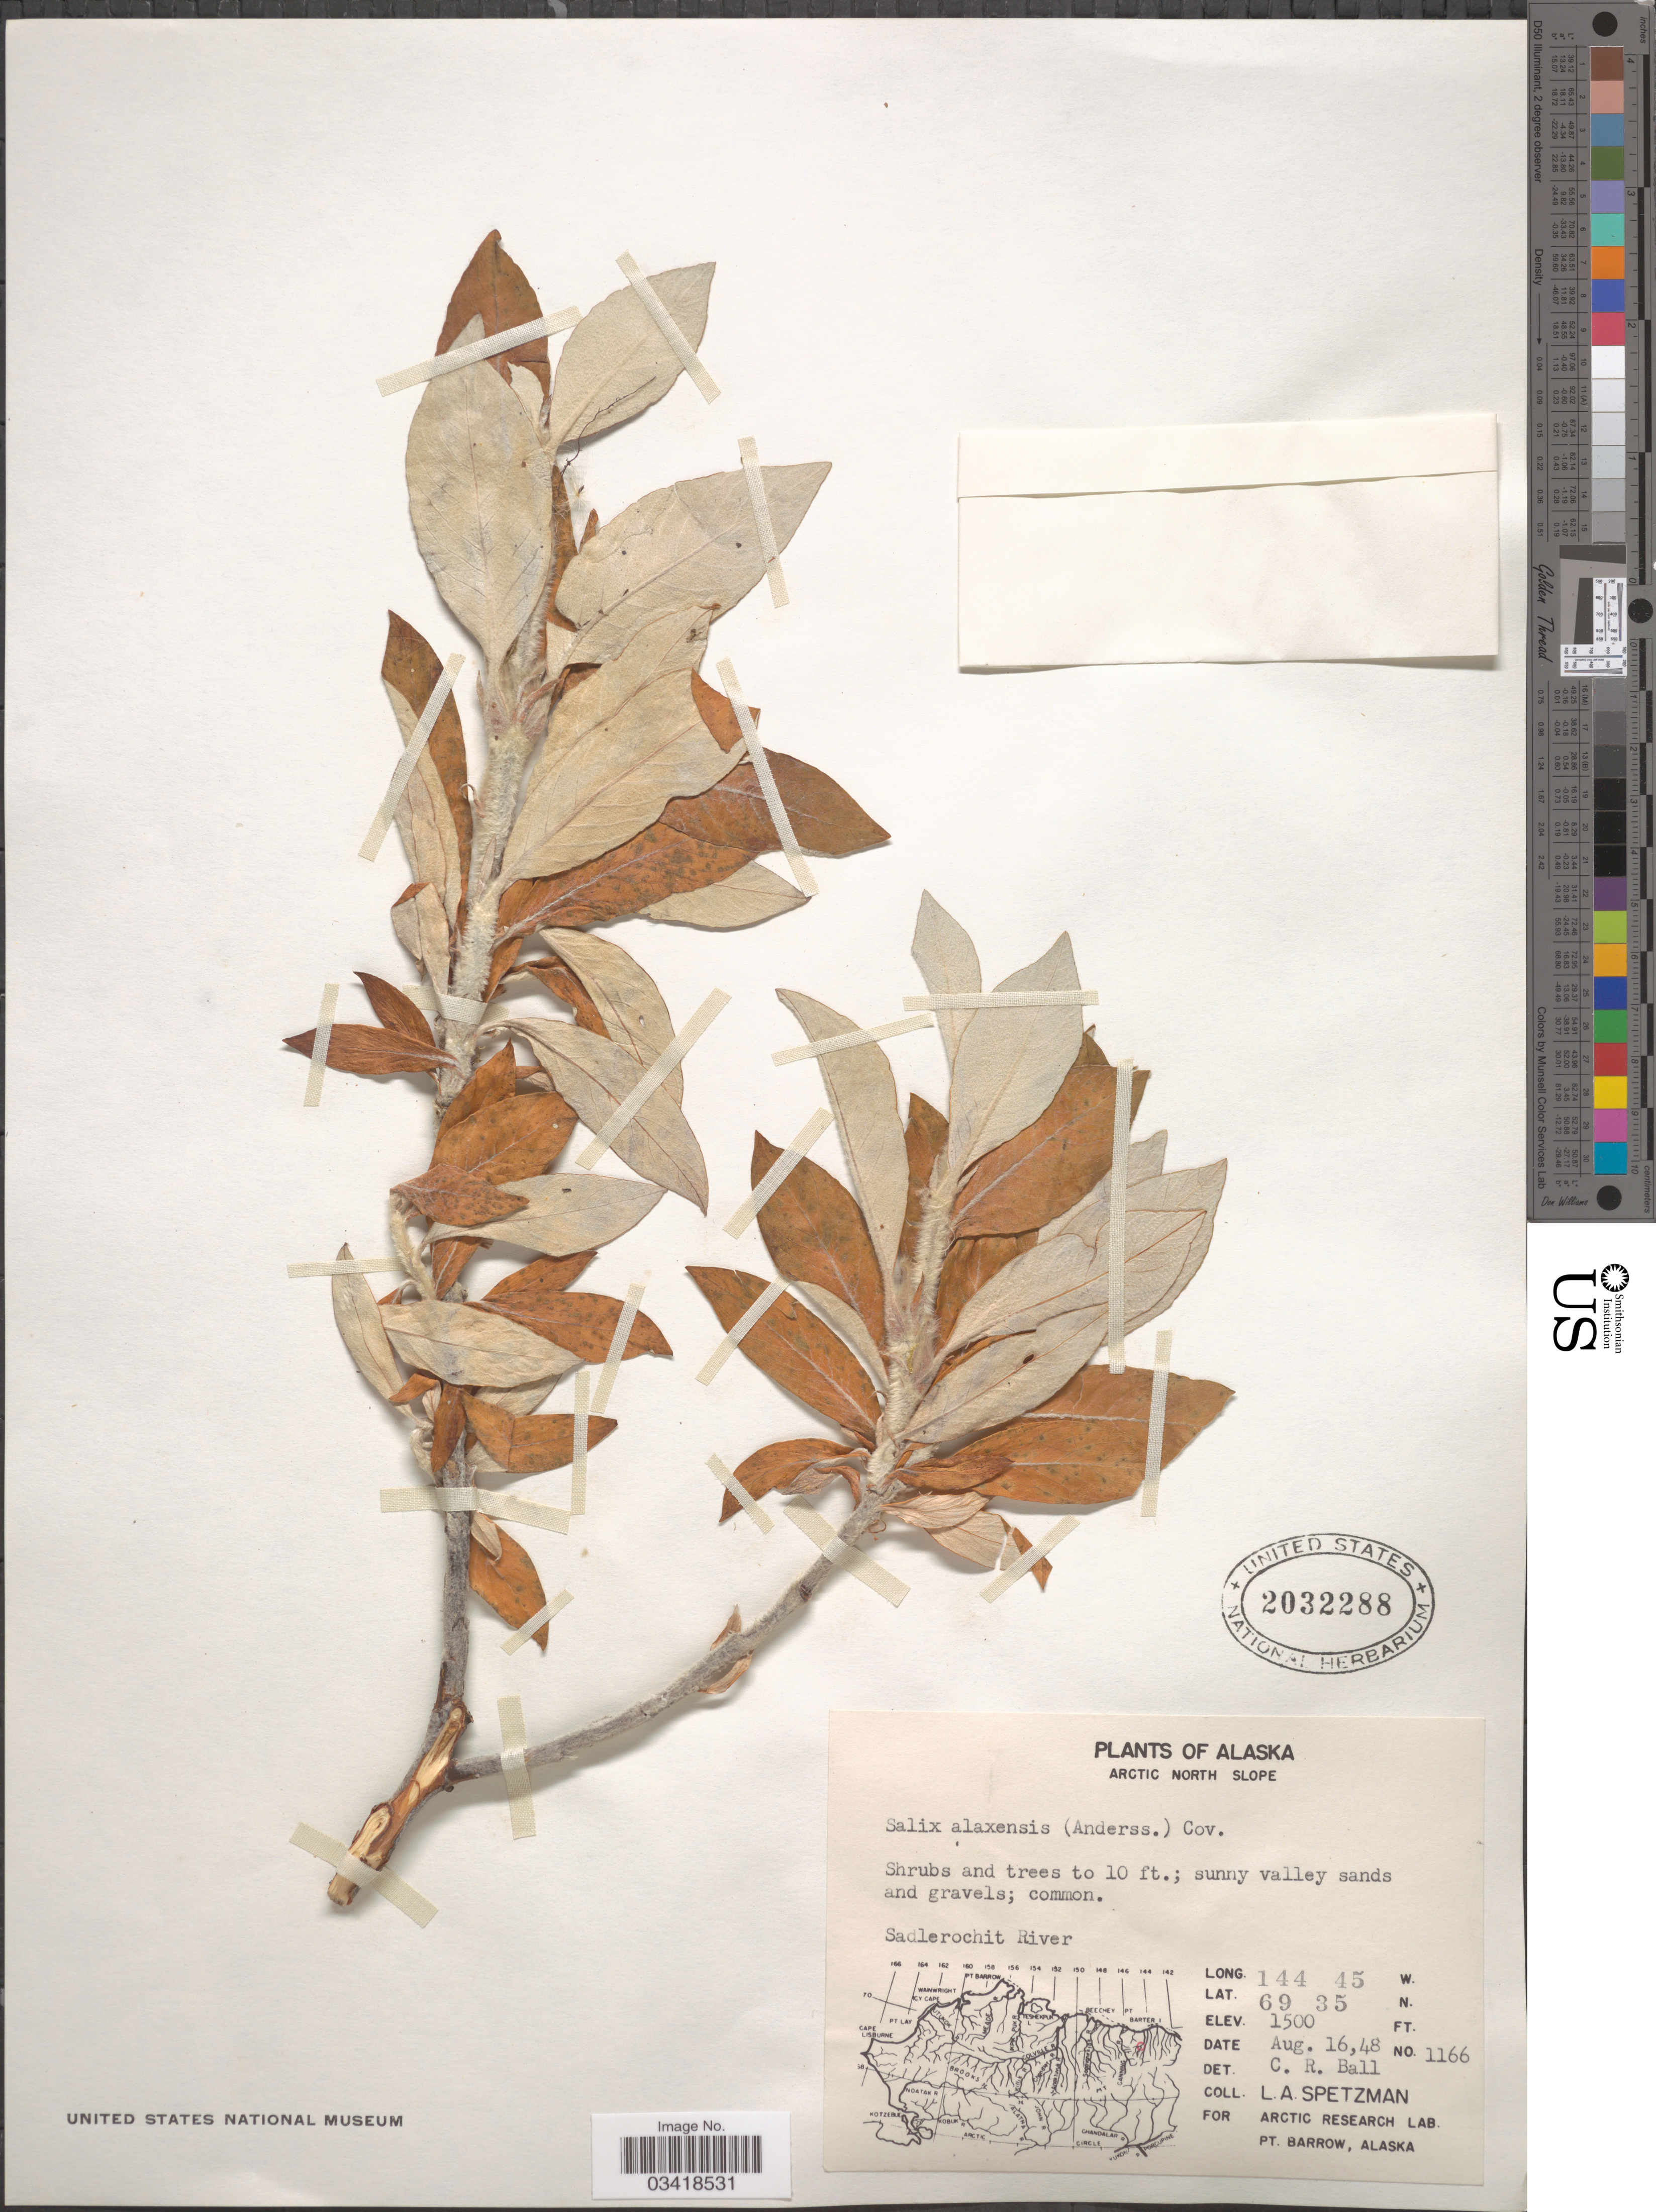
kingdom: Plantae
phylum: Tracheophyta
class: Magnoliopsida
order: Malpighiales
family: Salicaceae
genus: Salix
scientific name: Salix alaxensis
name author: (Andersson) Coville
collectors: L. Spetzman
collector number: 1166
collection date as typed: Transcribed d/m/y: 16/8/48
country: United States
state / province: Alaska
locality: Arctic North Slope. Sadlerochit River.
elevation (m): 457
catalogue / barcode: US 2032288